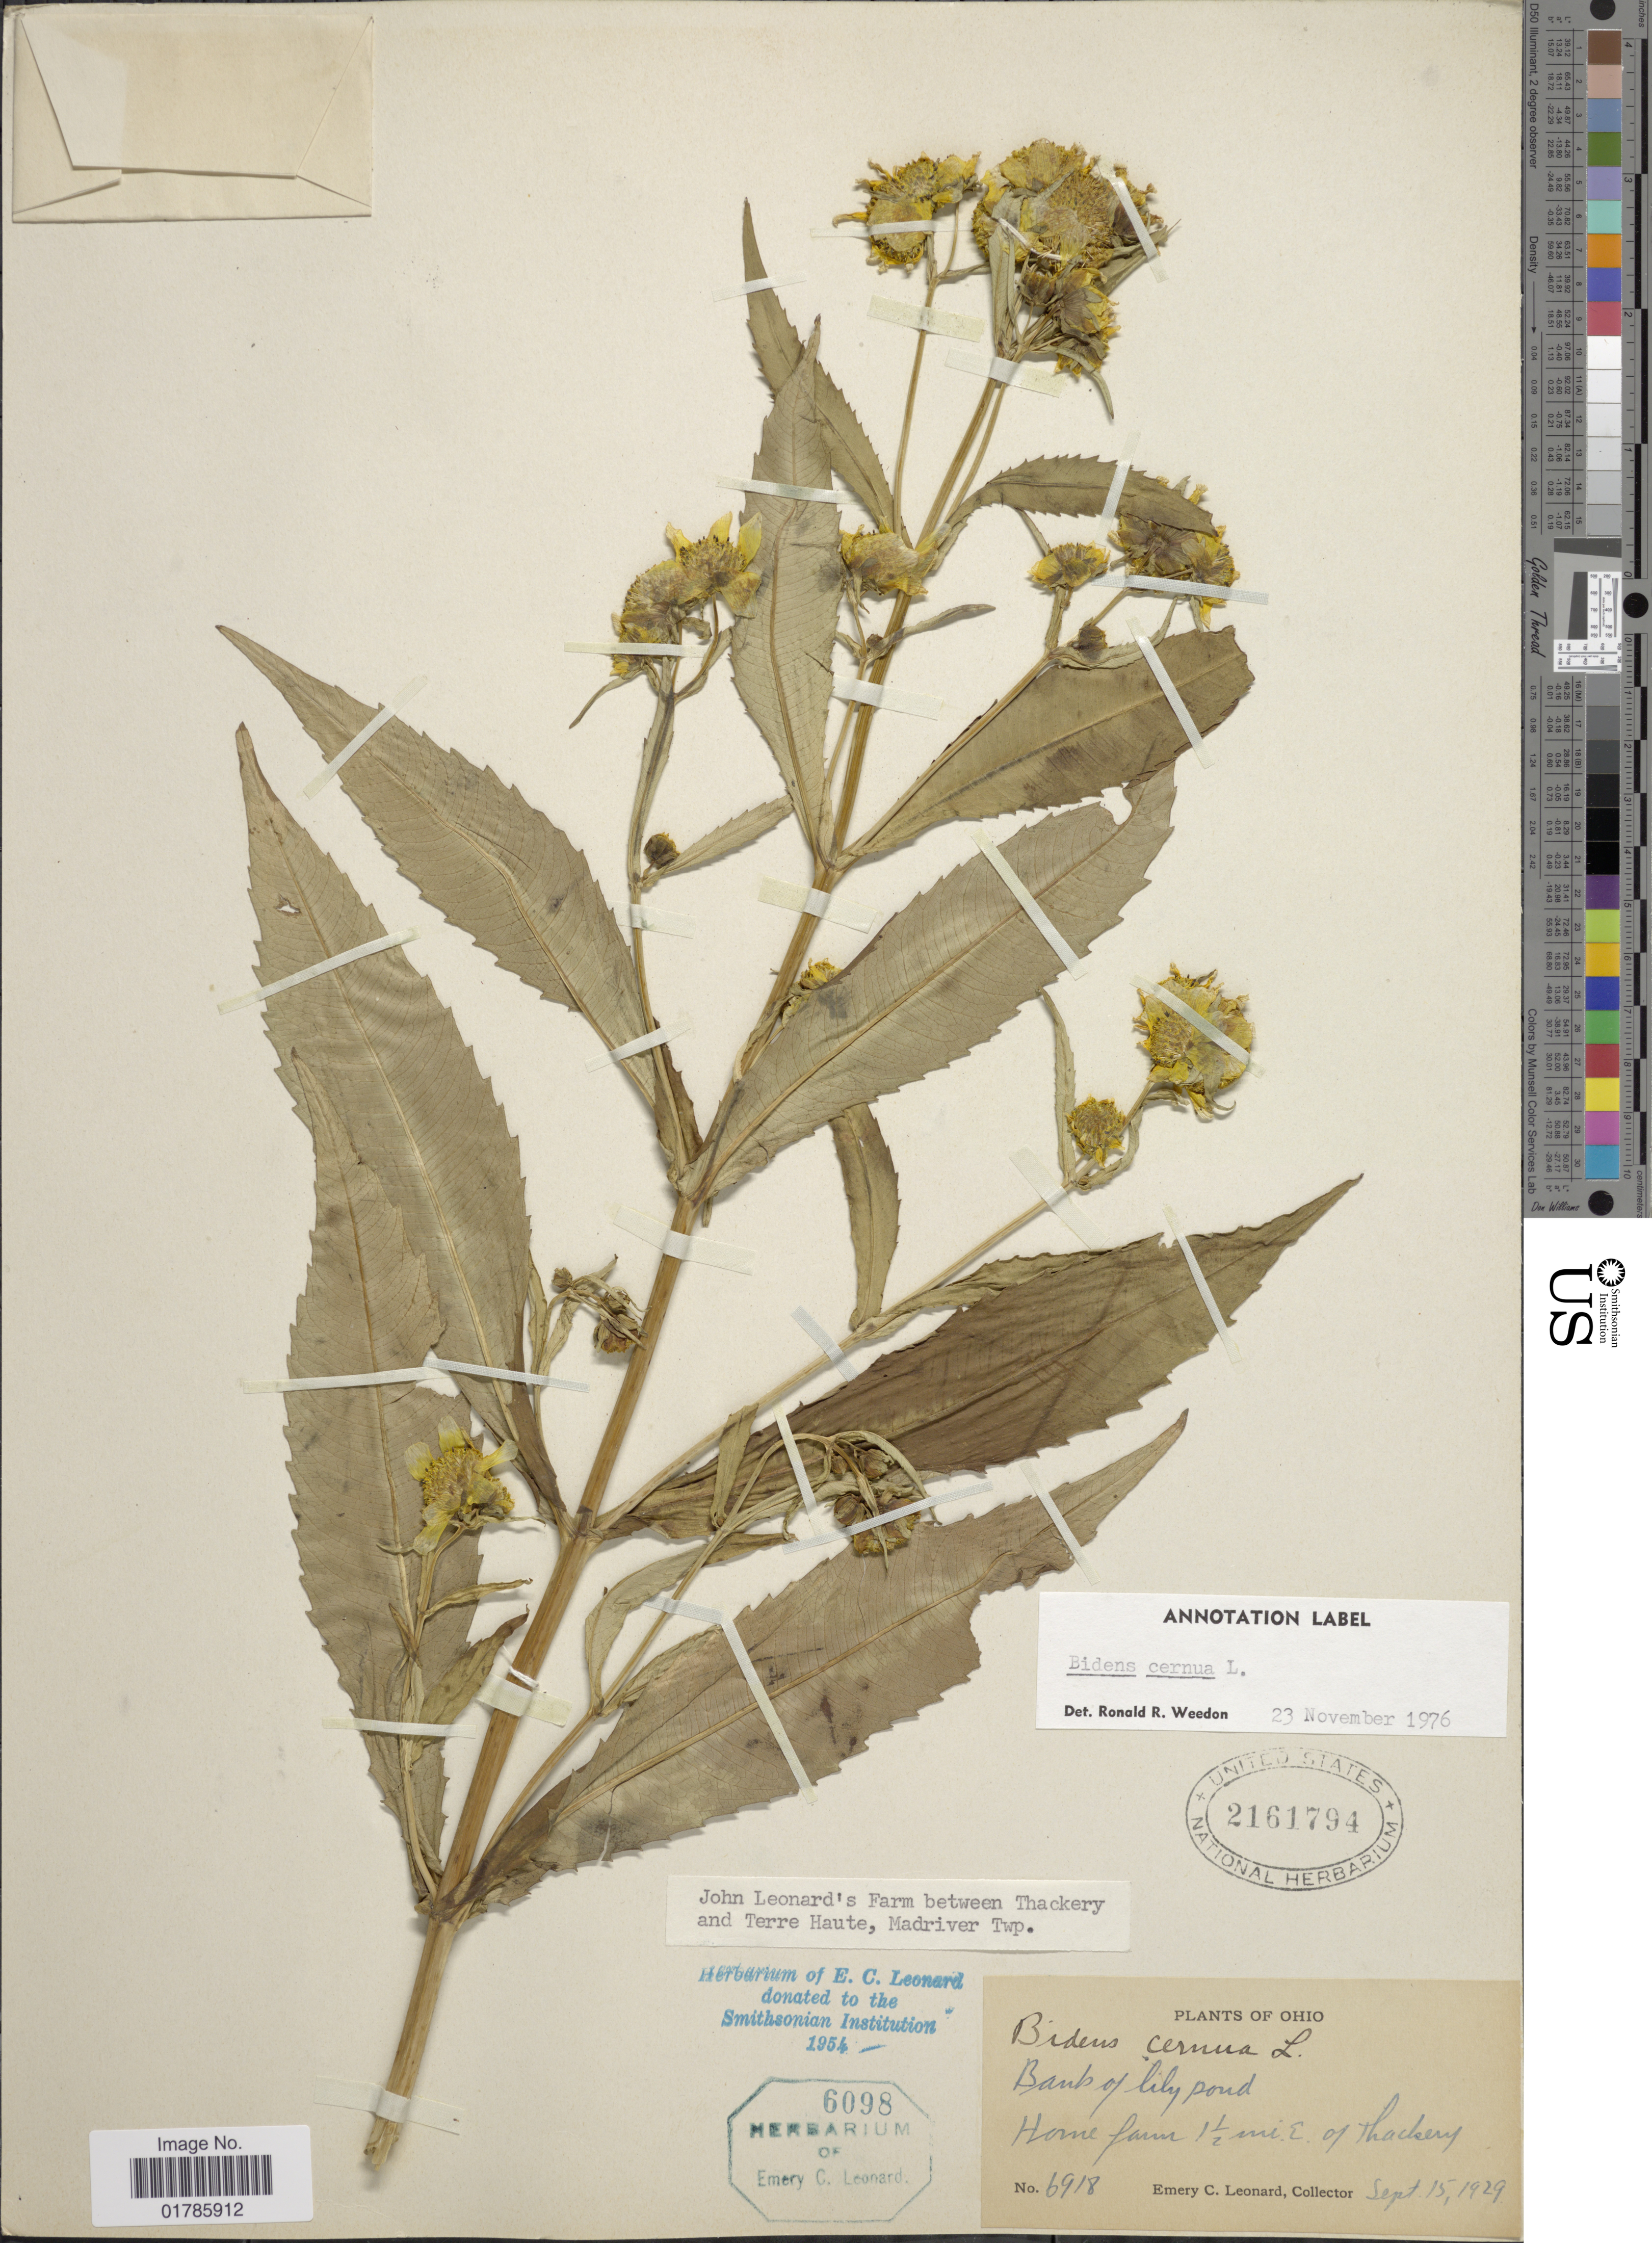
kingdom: Plantae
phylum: Tracheophyta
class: Magnoliopsida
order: Asterales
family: Asteraceae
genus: Bidens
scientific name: Bidens cernua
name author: L.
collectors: E. C. Leonard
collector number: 6918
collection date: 1929-09-15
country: United States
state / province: Ohio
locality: Banks of lily pond, 1½ mi. E. of Thackery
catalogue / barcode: US 2161794